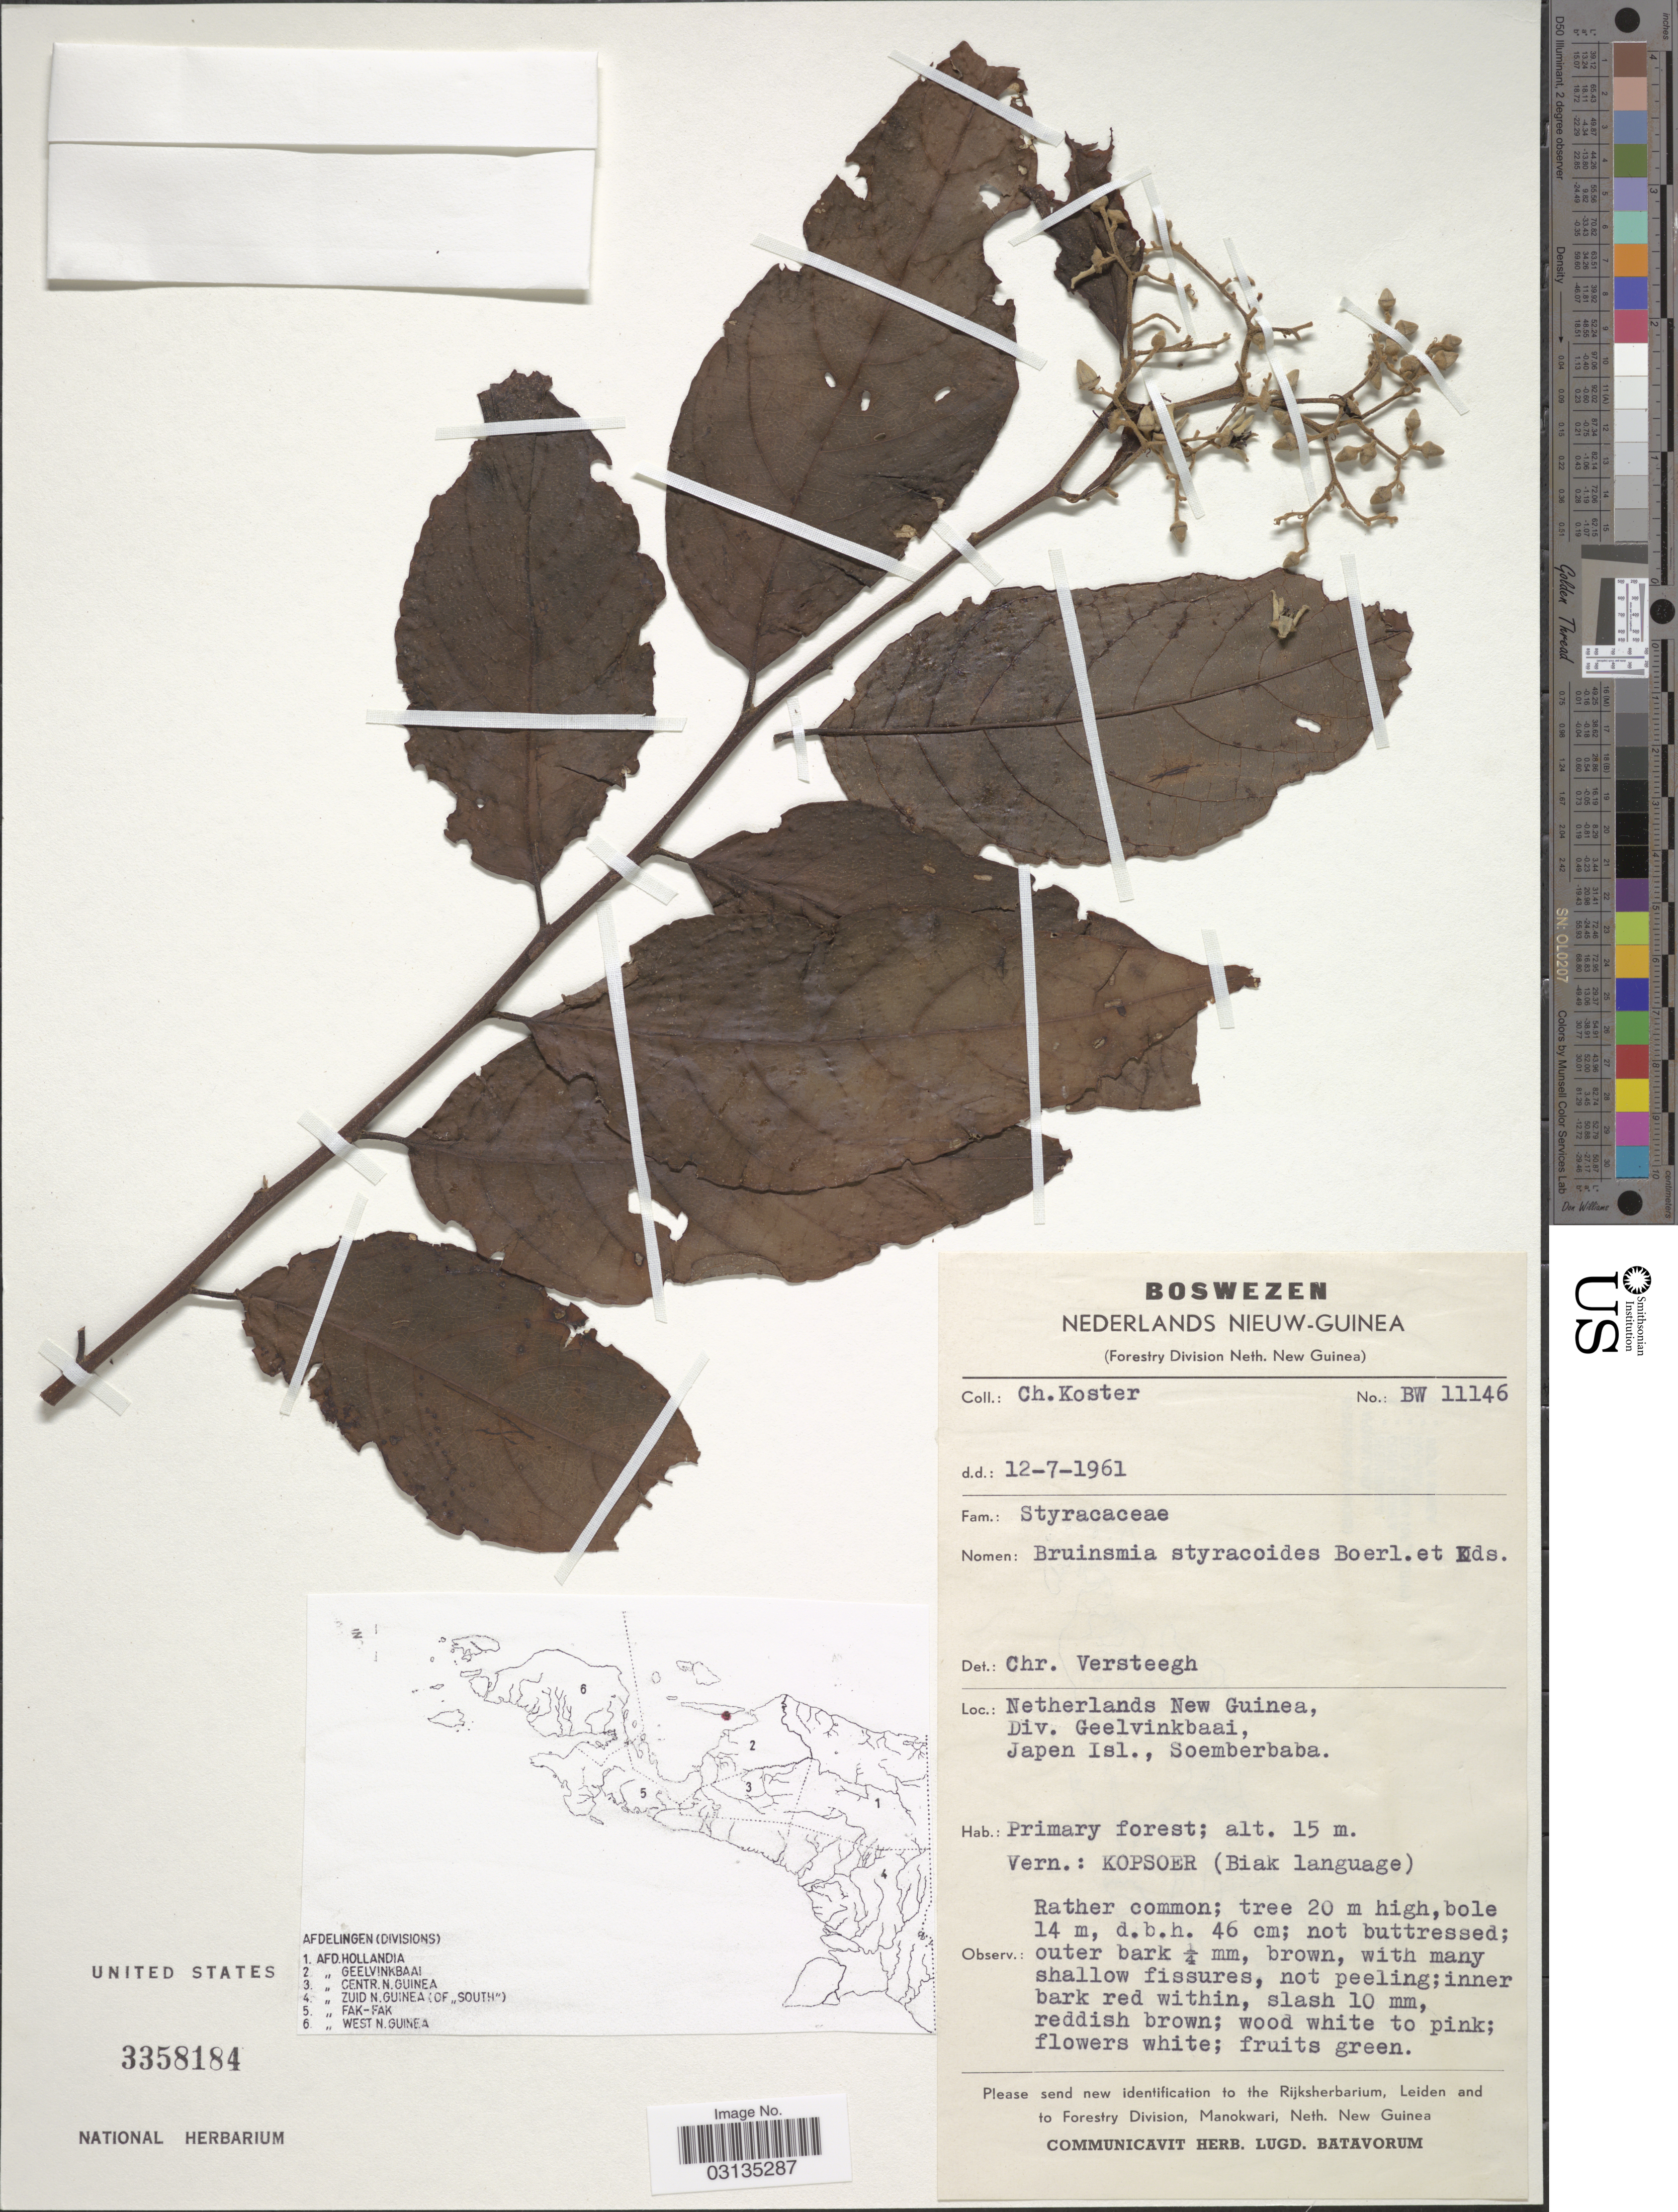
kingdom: Plantae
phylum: Tracheophyta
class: Magnoliopsida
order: Ericales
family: Styracaceae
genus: Bruinsmia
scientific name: Bruinsmia styracoides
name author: Boerl. & Koord.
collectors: C. Koster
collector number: BW11146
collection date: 1961-07-12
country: Indonesia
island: New Guinea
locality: Netherlands New Guinea, Div. Geelvinkbaai, Japen Isl., Soemberbaba.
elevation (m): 15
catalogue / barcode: US 3358184